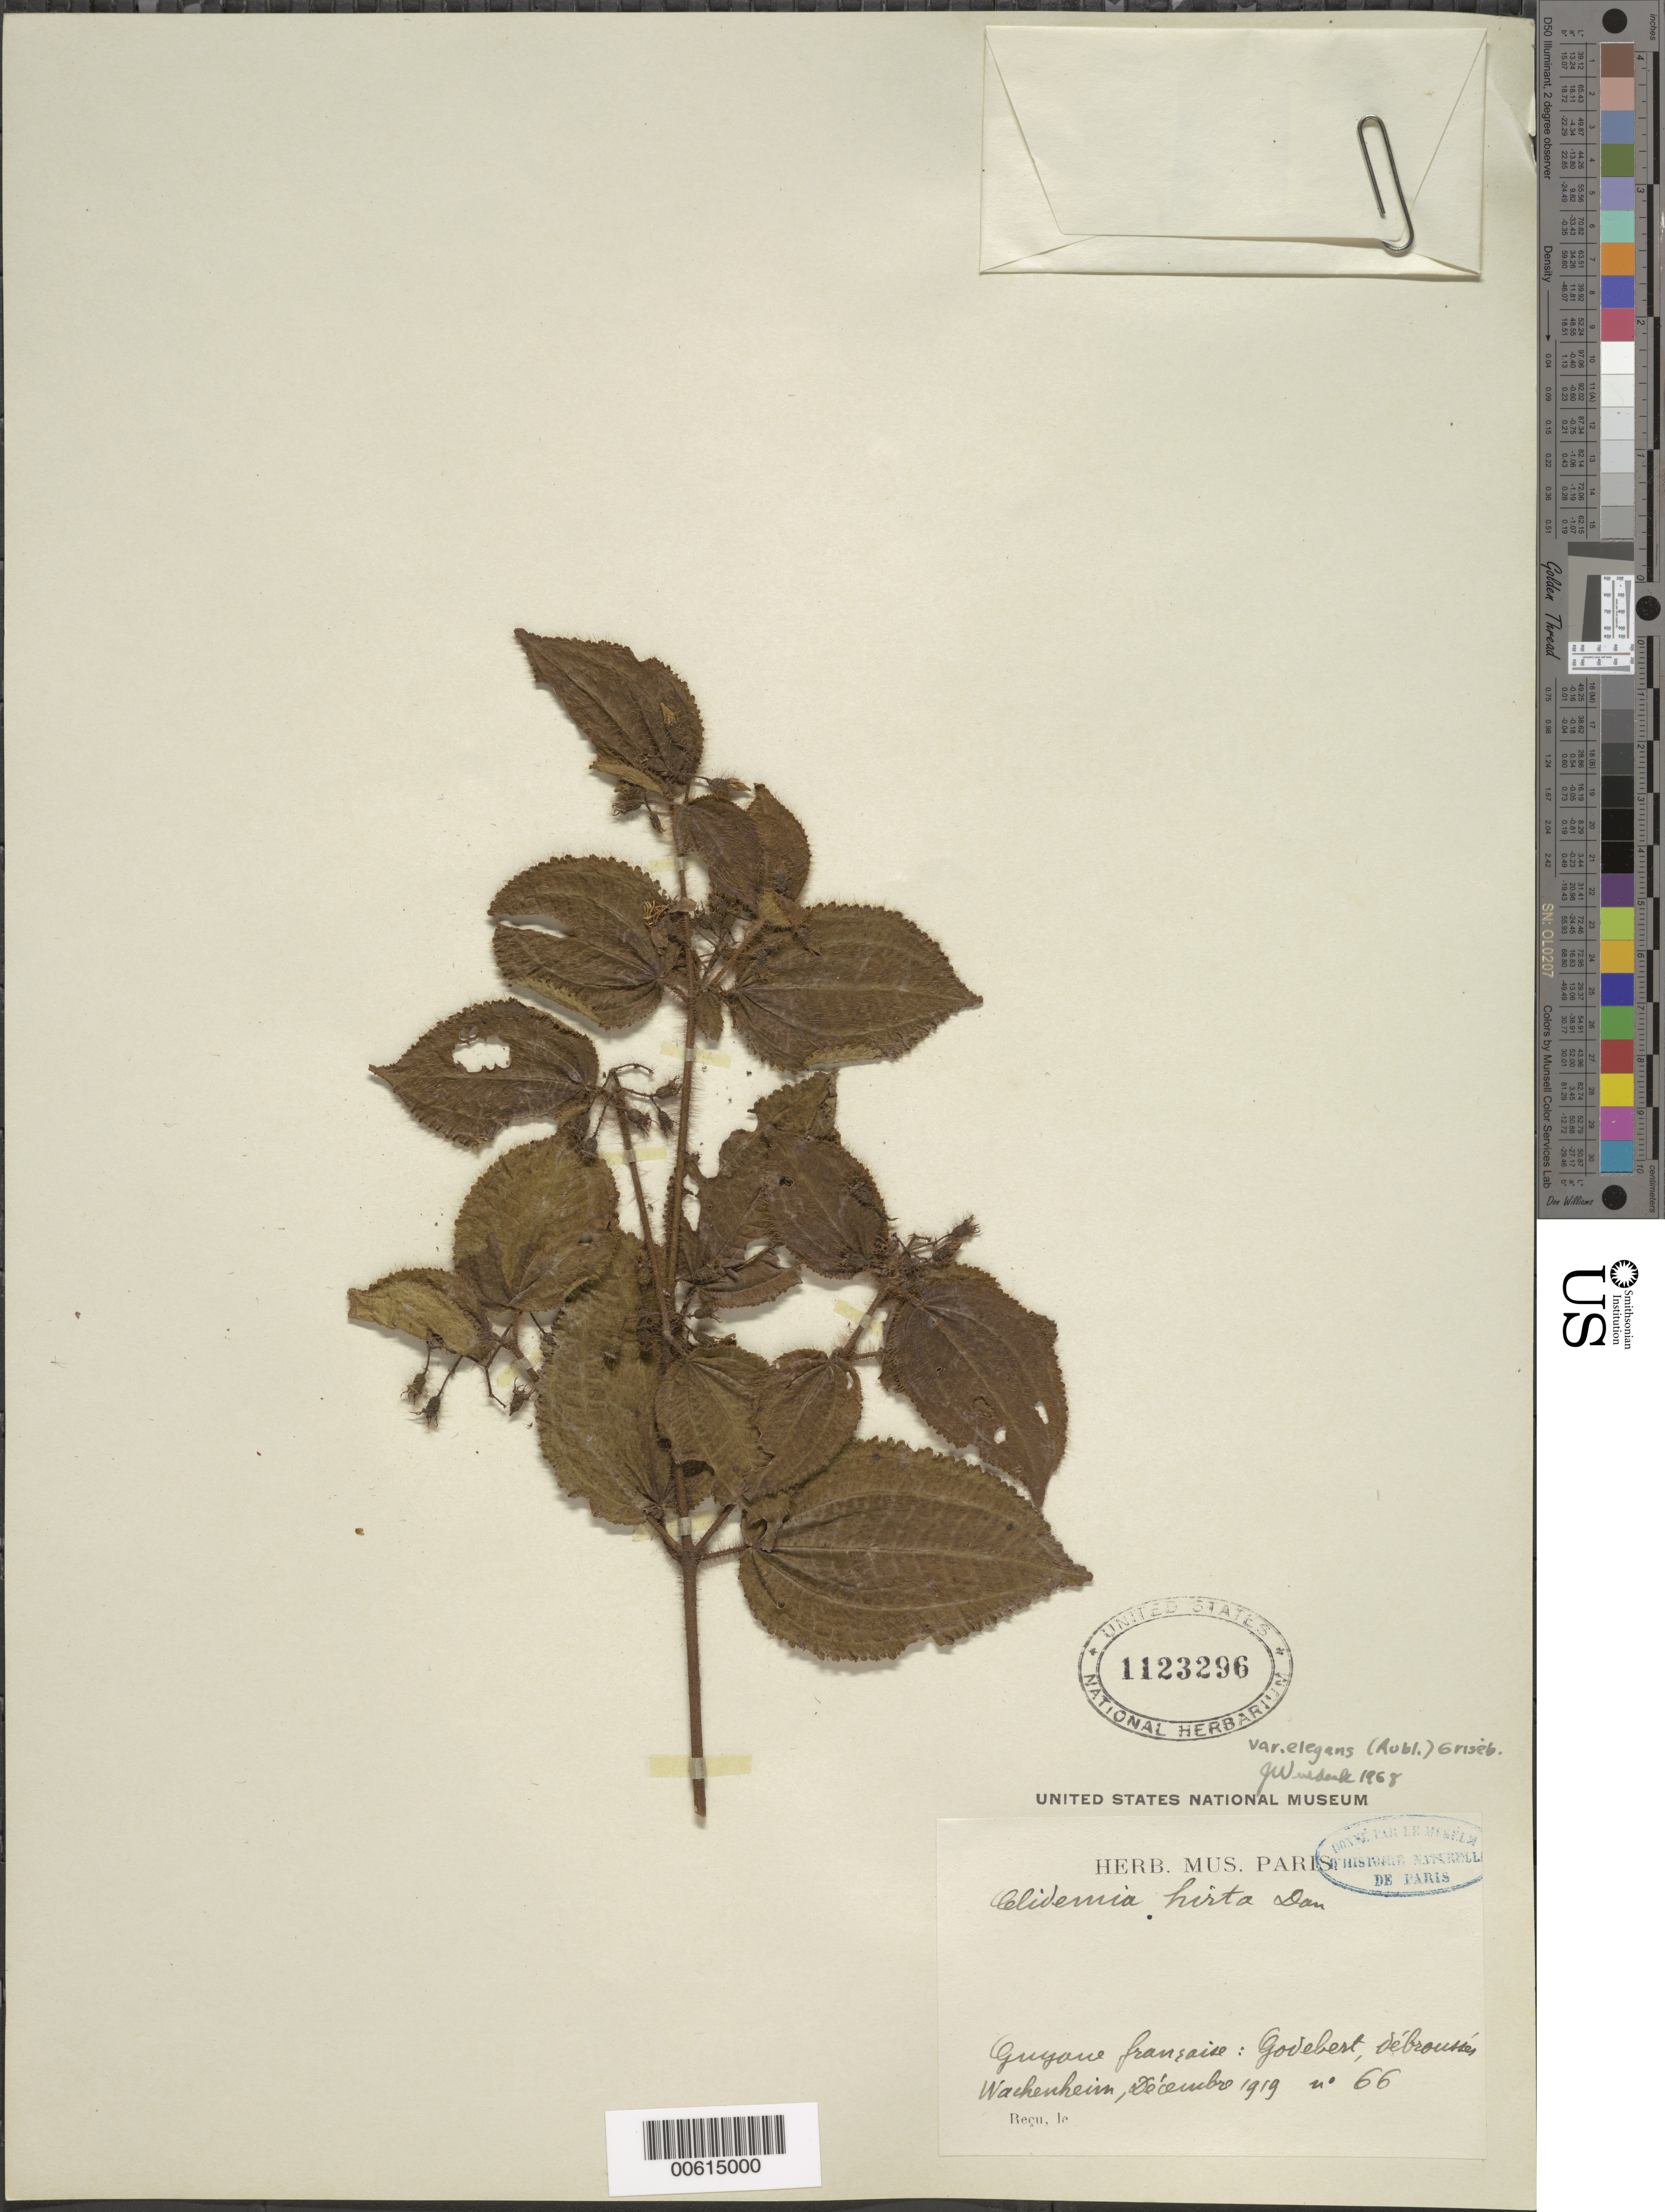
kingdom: Plantae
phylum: Tracheophyta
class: Magnoliopsida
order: Myrtales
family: Melastomataceae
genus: Clidemia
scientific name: Clidemia hirta var. elegans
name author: (Aubl.) Griseb.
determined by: Wurdack, John J., (US), US (UNITED STATES)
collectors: G. Wachenheim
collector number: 66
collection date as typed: Dec-19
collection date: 1919-12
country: French Guiana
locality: Godebert, Débroussés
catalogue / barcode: US 1123296